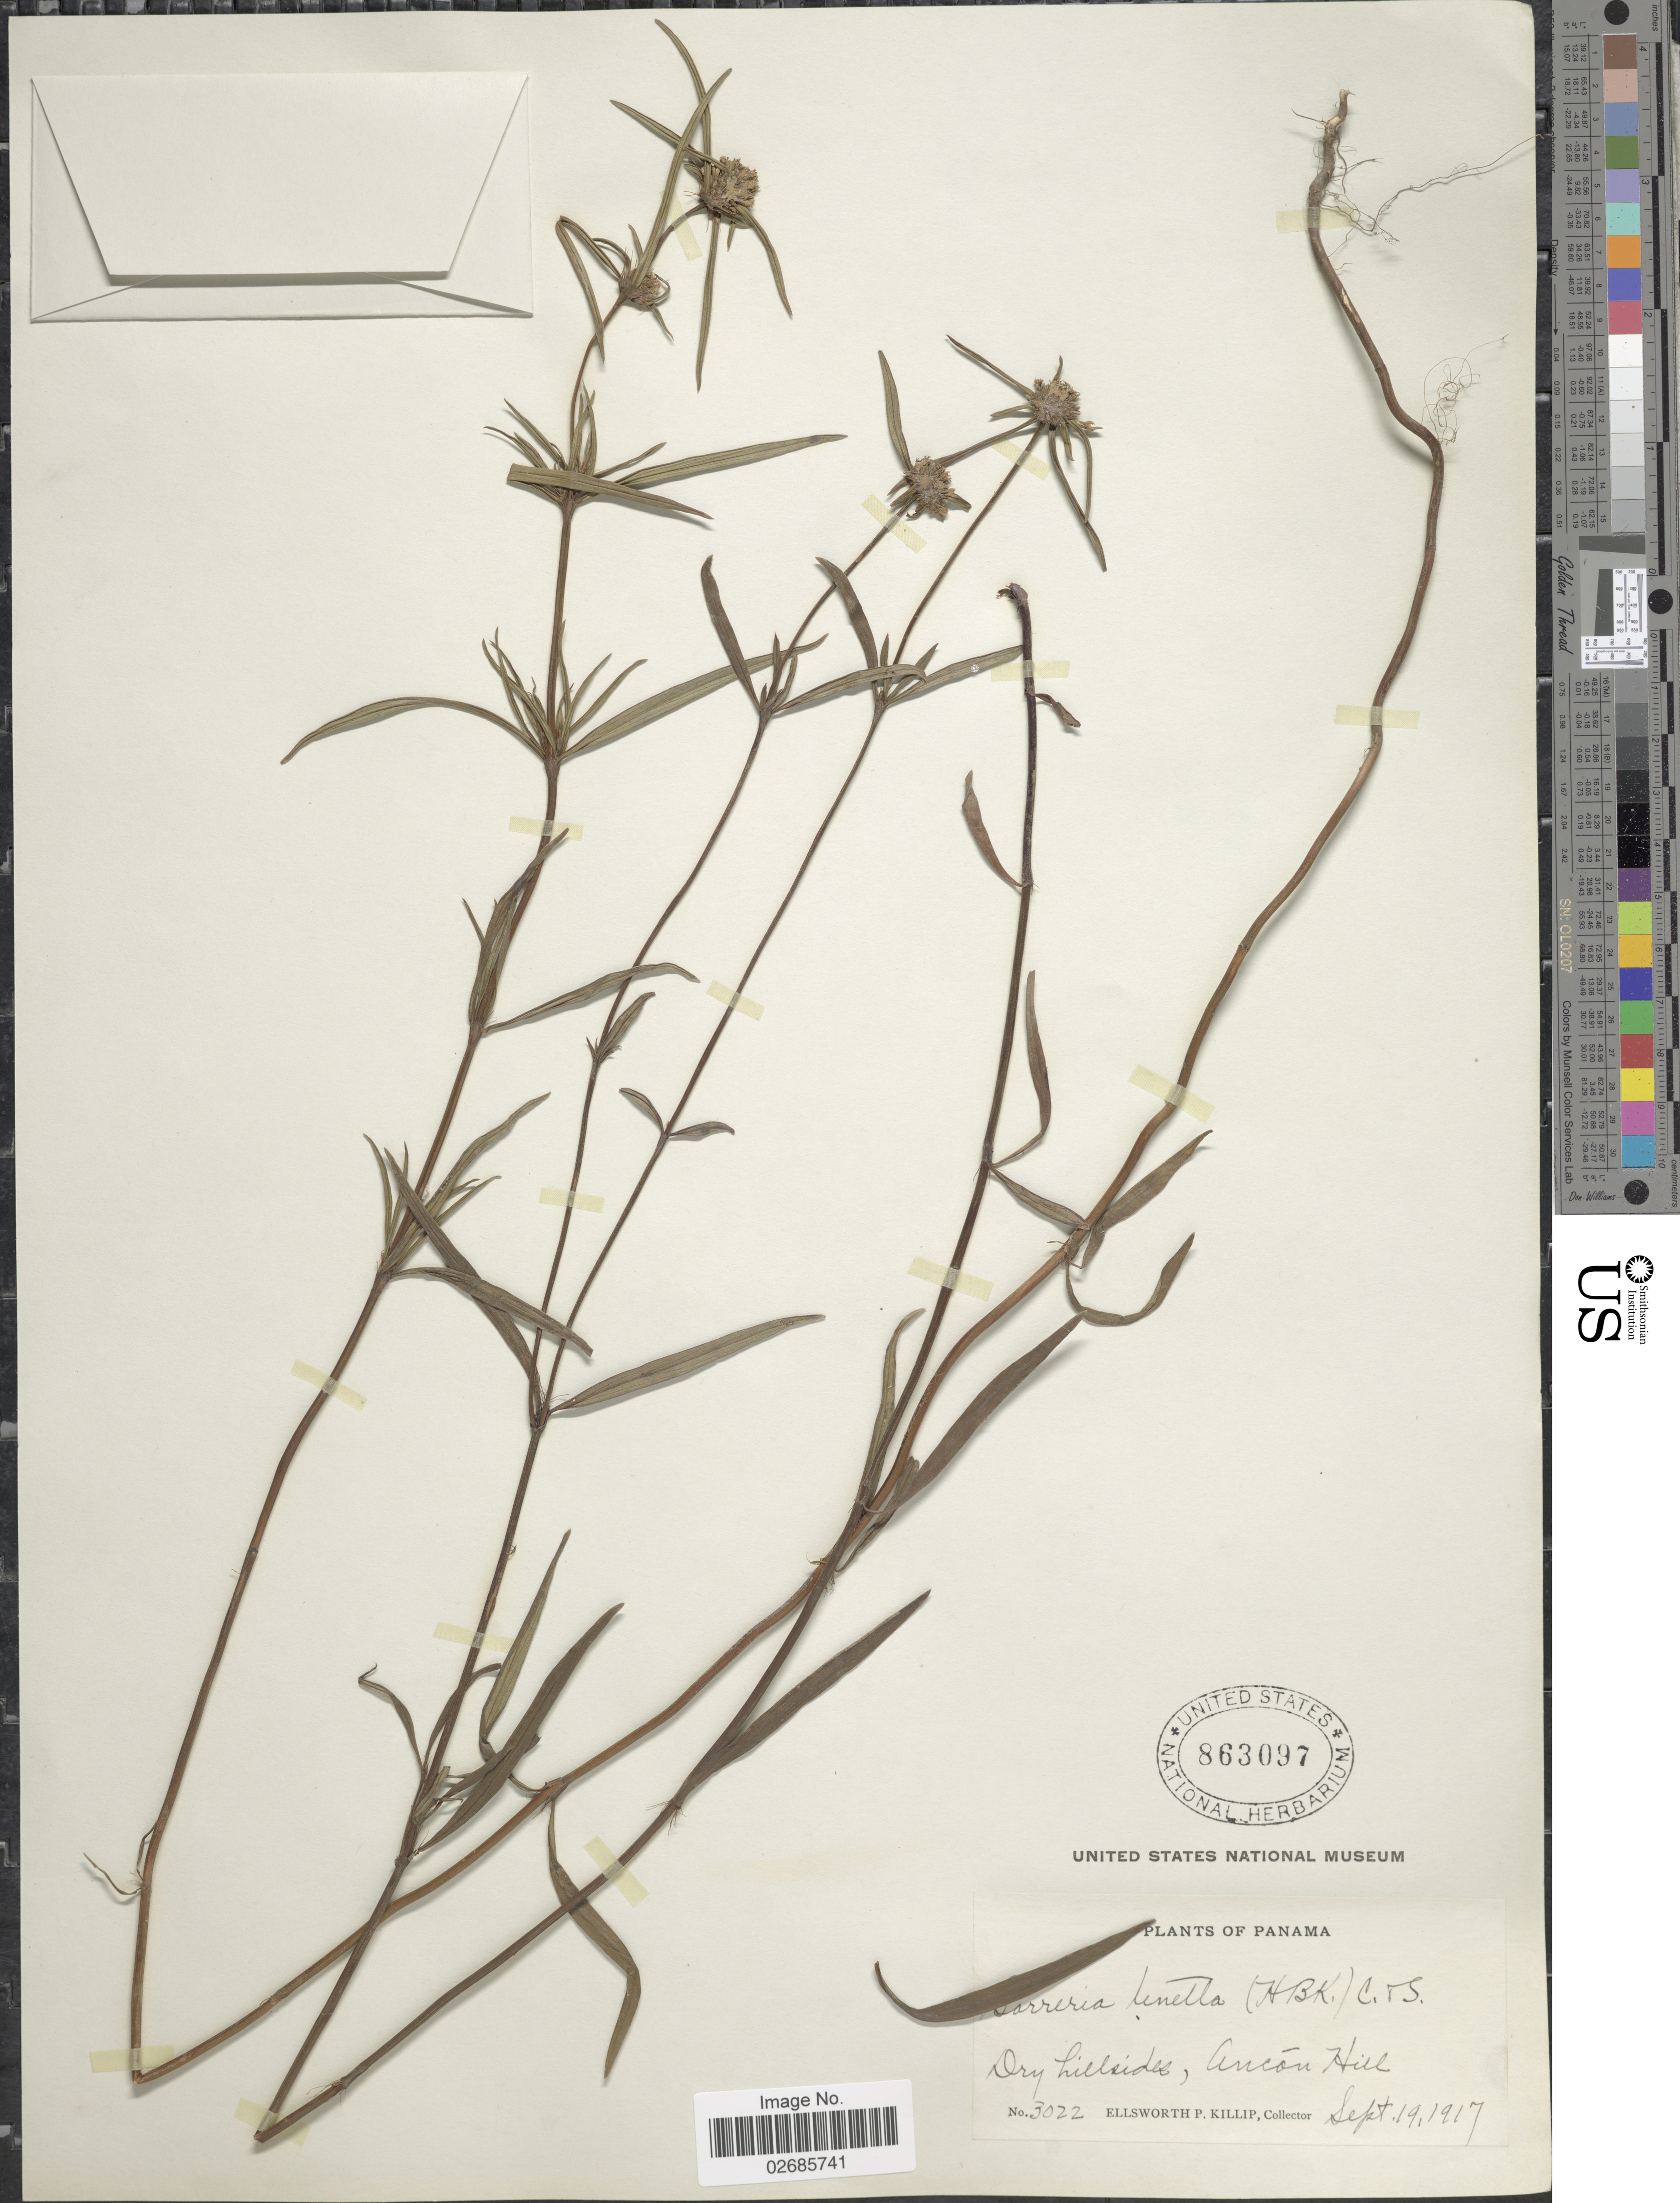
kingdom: Plantae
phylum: Tracheophyta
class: Magnoliopsida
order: Gentianales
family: Rubiaceae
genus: Borreria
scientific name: Borreria suaveolens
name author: G. Mey.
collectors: E. P. Killip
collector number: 3022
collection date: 1917-09-19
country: Panama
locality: Dry hillsides, Ancón Hill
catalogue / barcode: US 863097